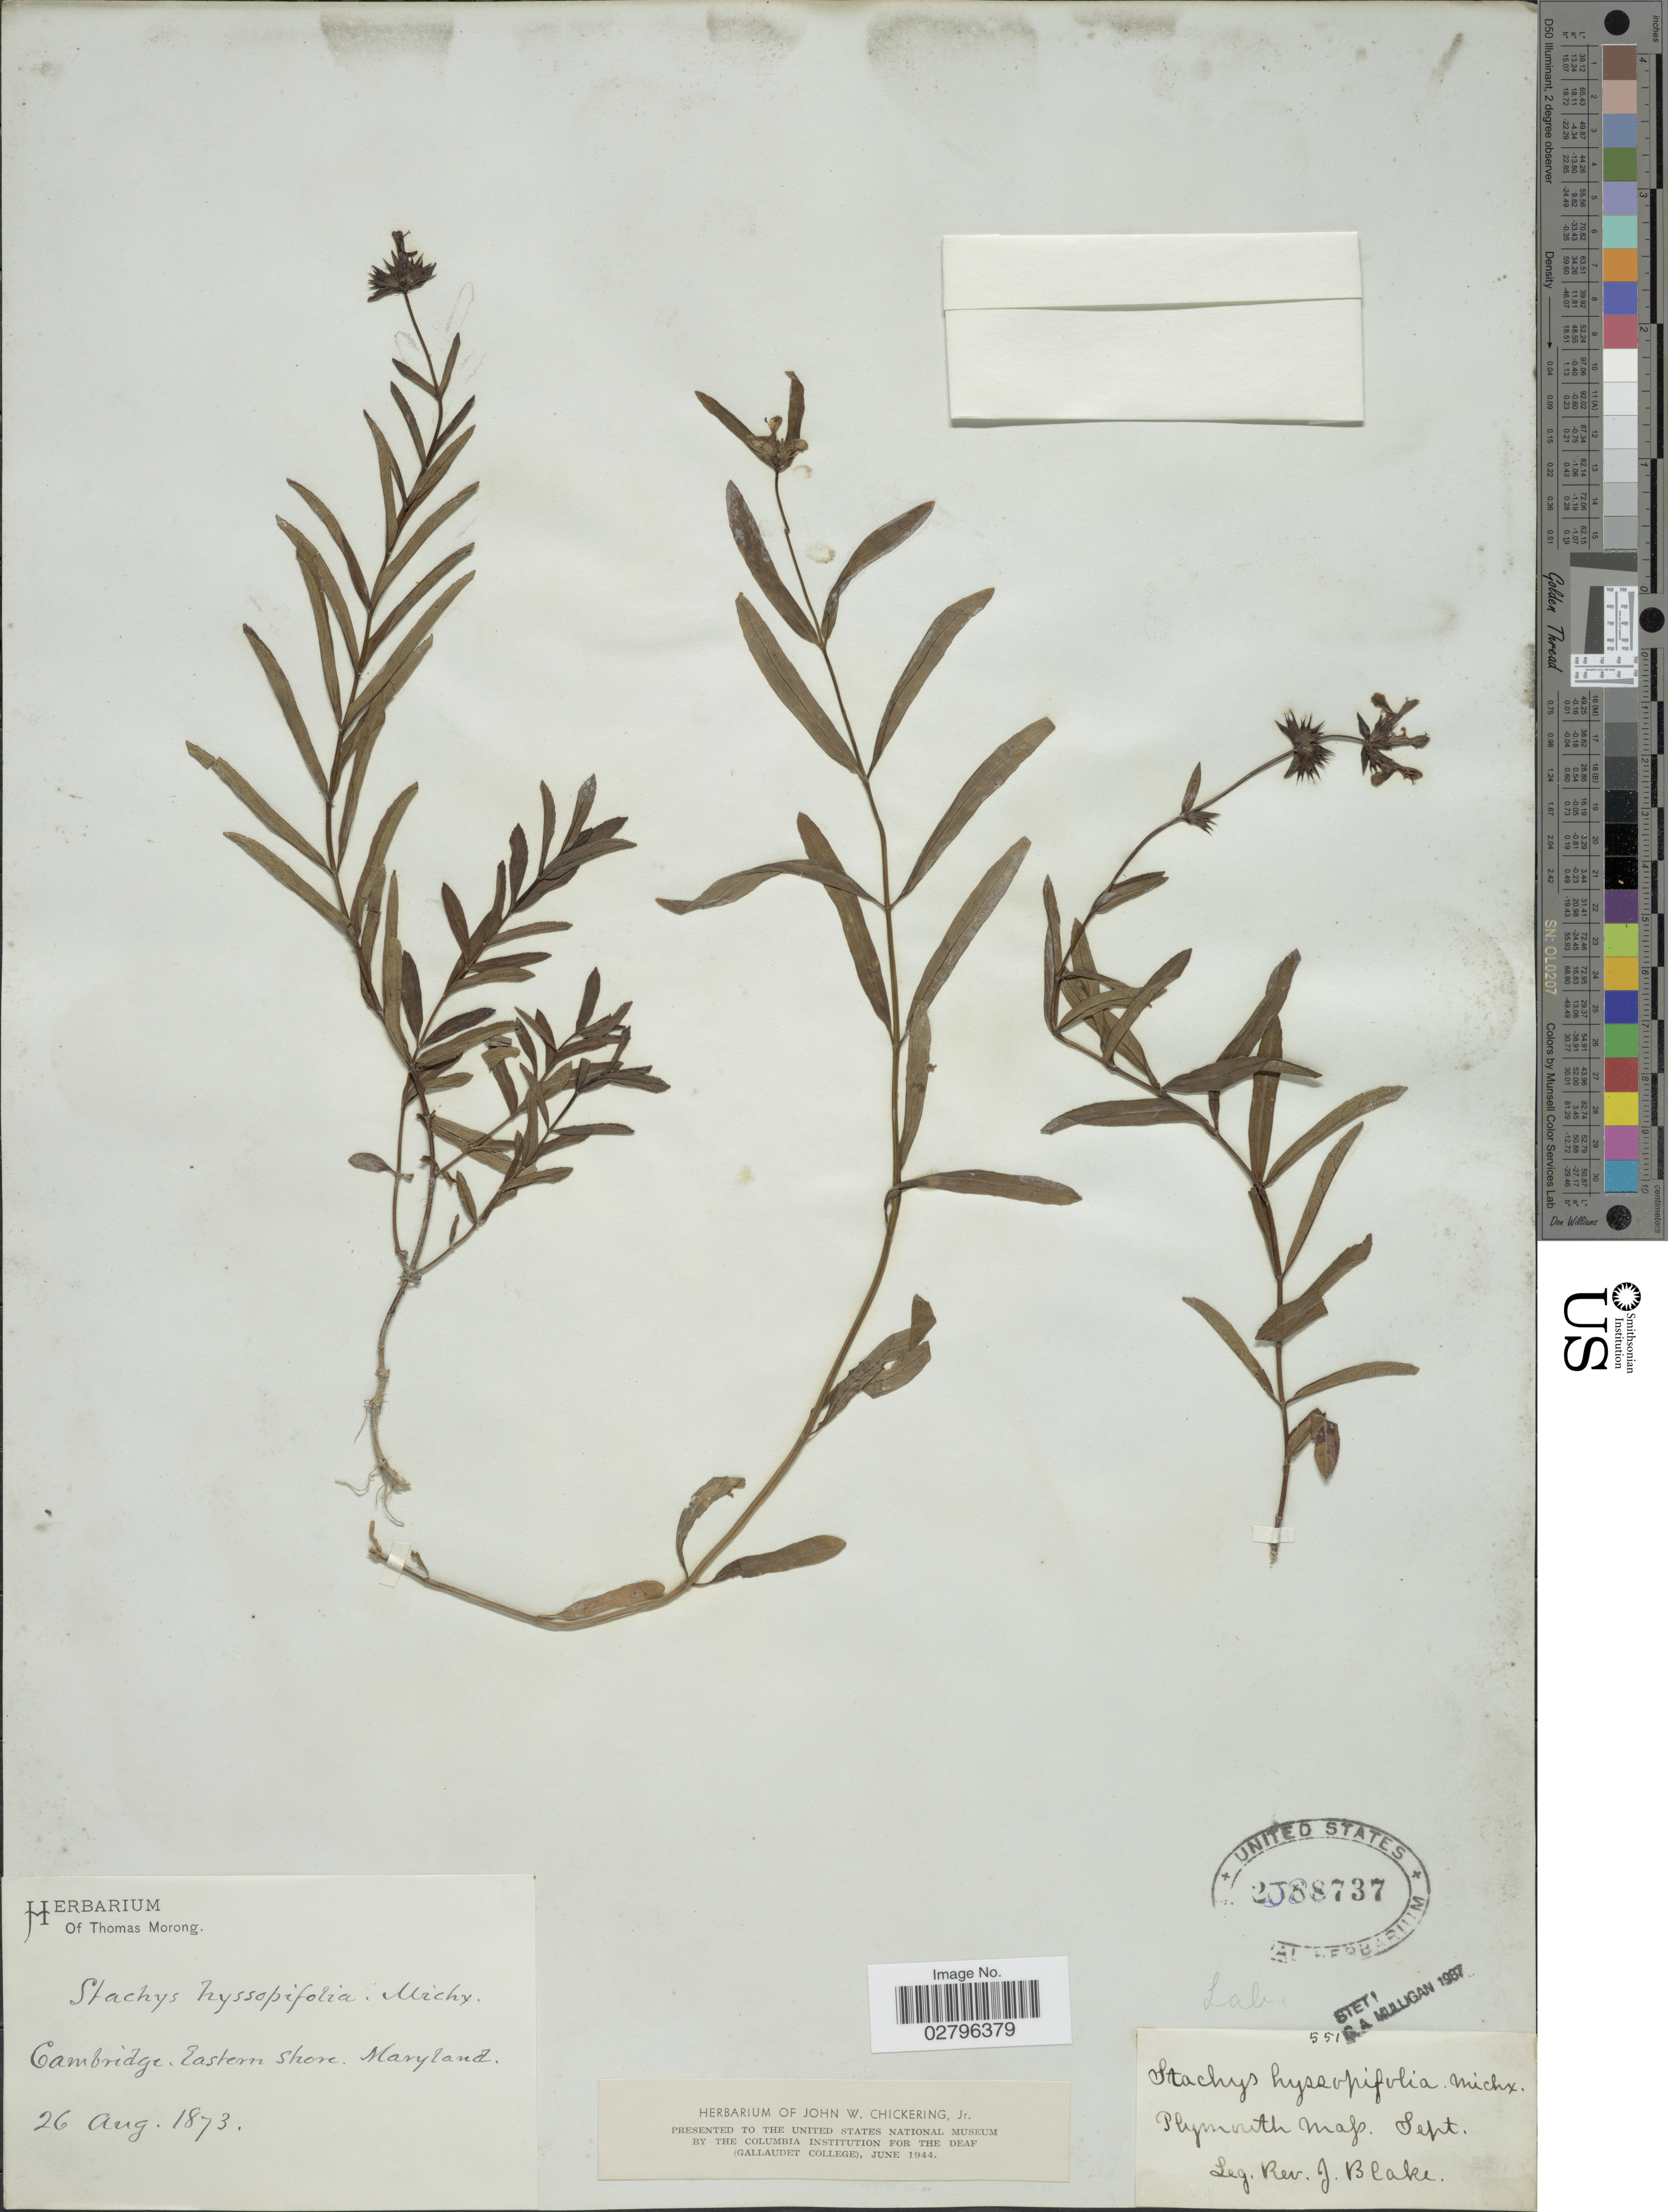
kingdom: Plantae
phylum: Tracheophyta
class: Magnoliopsida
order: Lamiales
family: Lamiaceae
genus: Stachys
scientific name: Stachys hyssopifolia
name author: Michx.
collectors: J. Blake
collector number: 551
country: United States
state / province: Massachusetts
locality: Cambridge, Eastern Shore. Plymouth Mass.